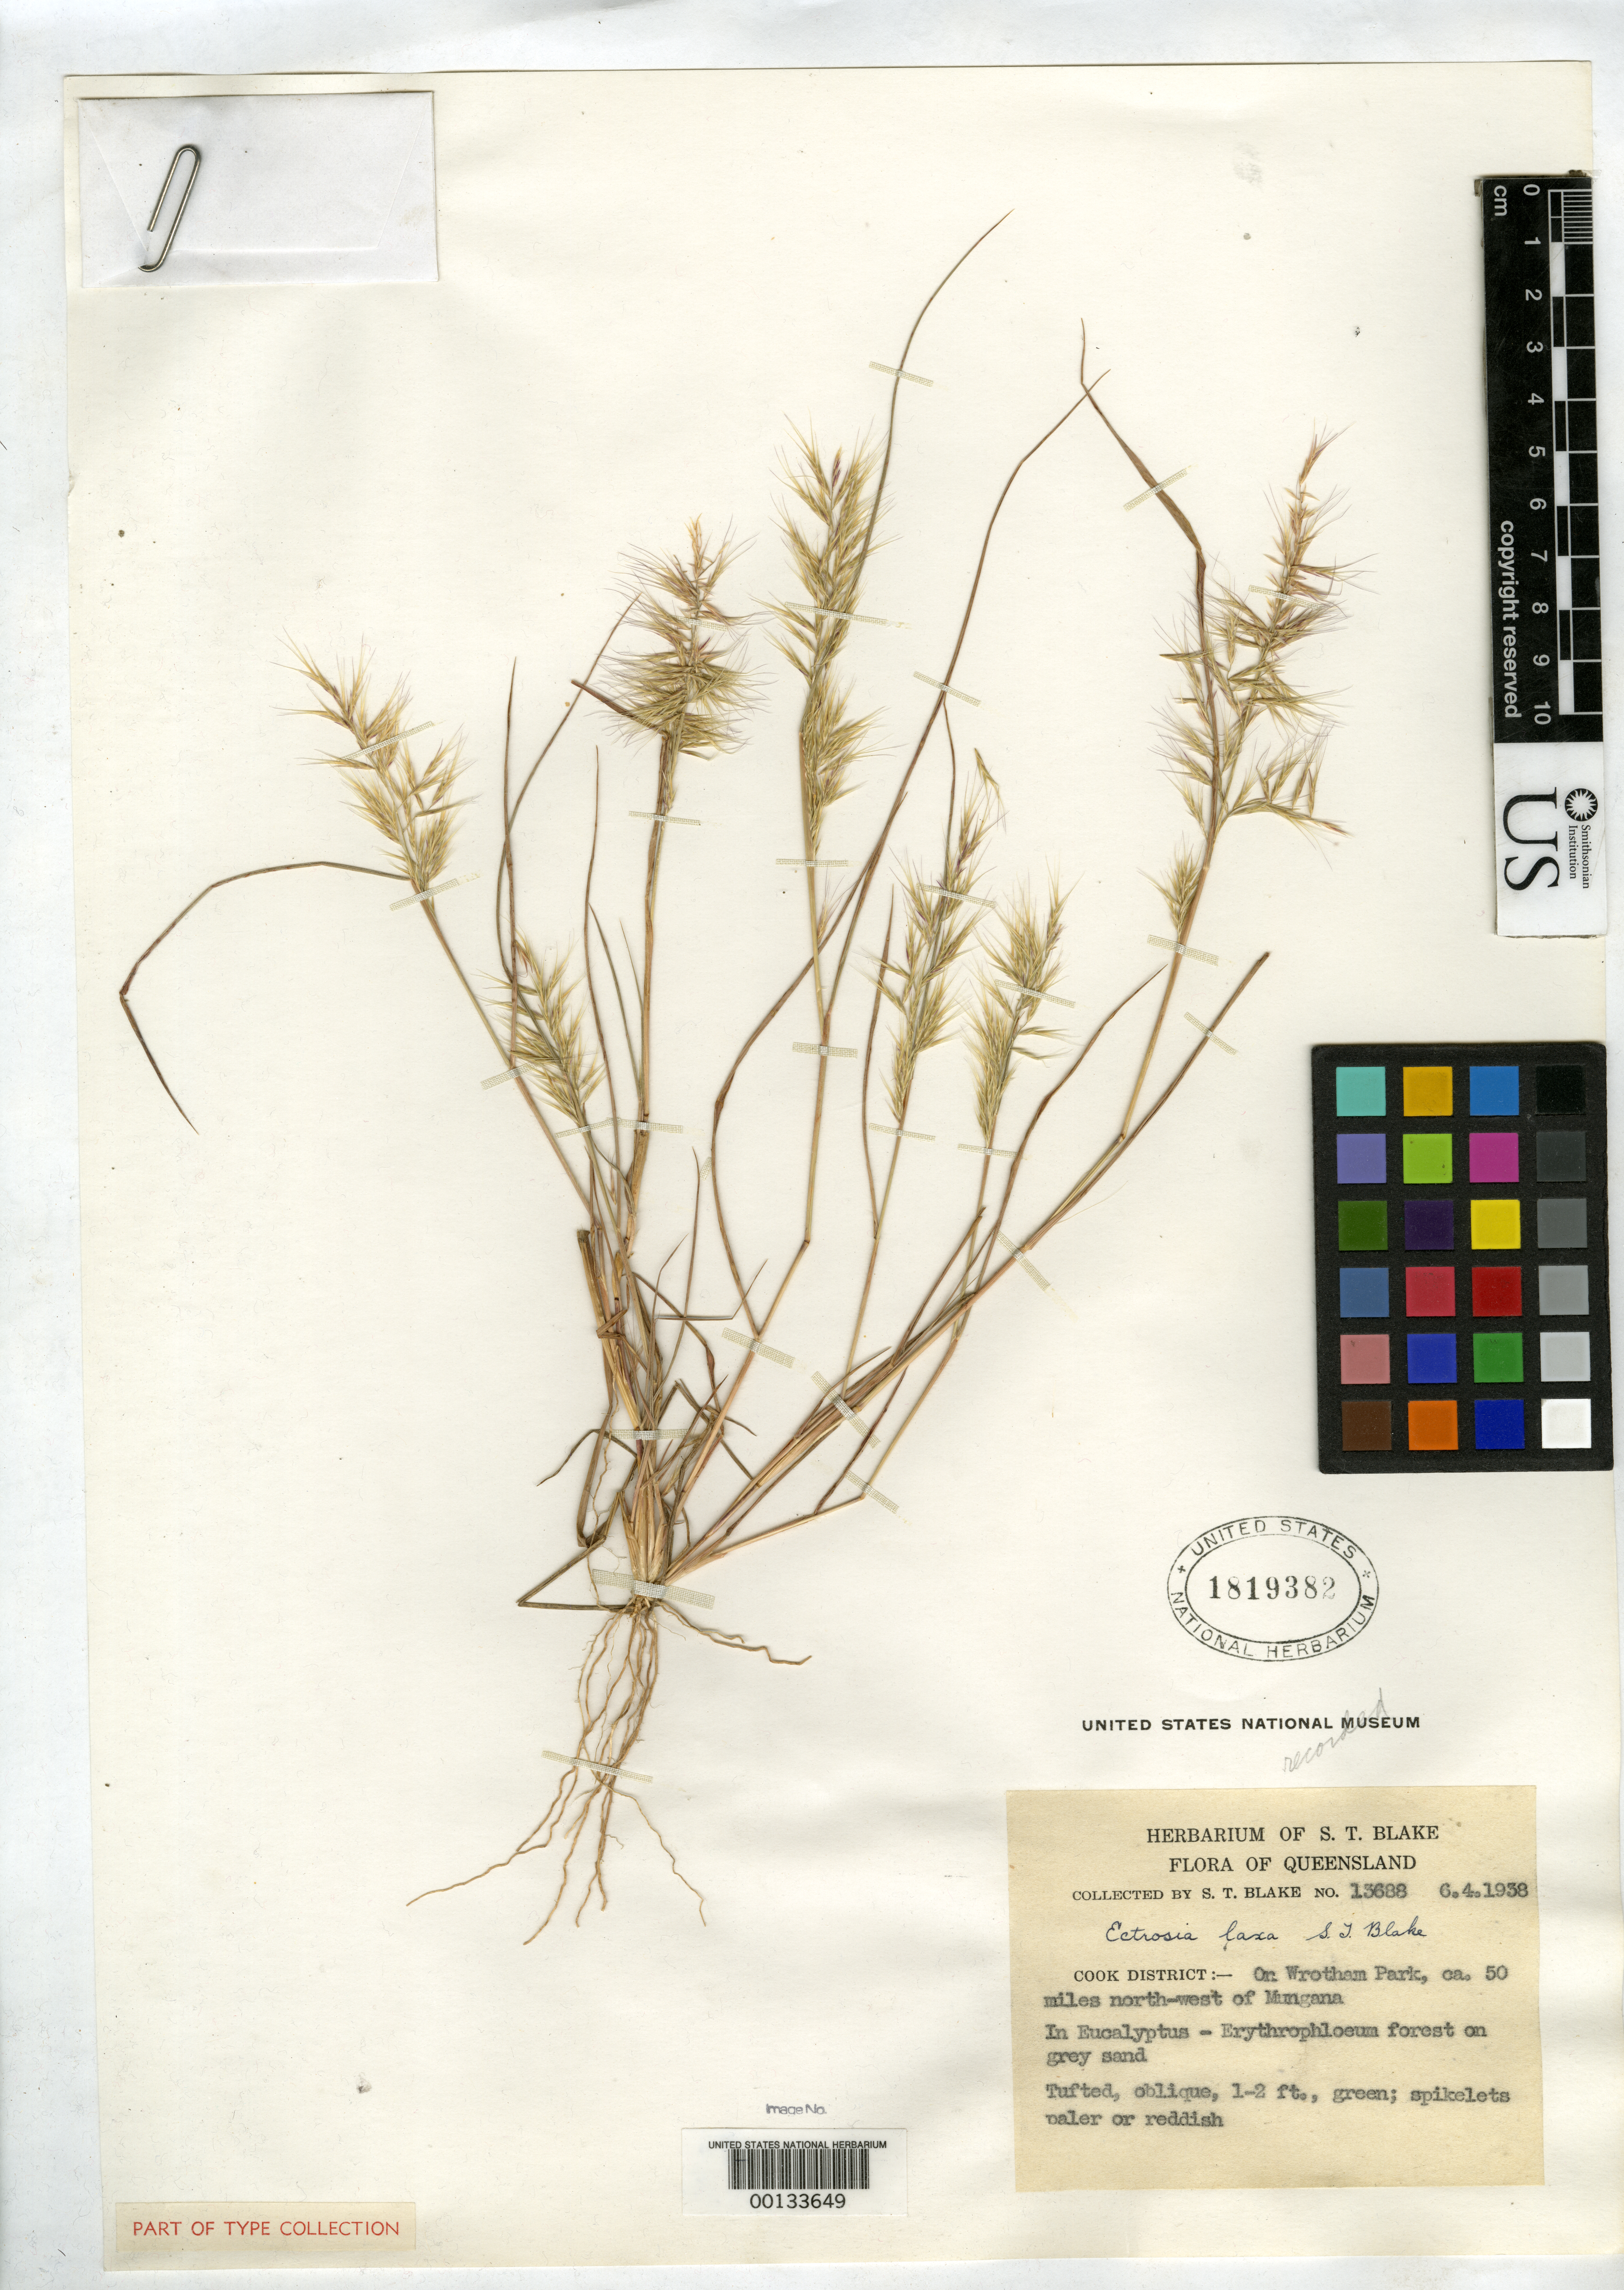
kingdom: Plantae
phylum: Tracheophyta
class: Liliopsida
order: Poales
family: Poaceae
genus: Ectrosia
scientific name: Ectrosia laxa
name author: S.T. Blake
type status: Isotype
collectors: S. T. Blake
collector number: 13688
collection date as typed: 06 Apr 1938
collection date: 1938-04-06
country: Australia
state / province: Queensland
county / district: Cook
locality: On Wrotham Park, ca. 50 mi NW of Mungana.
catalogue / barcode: US 1819382